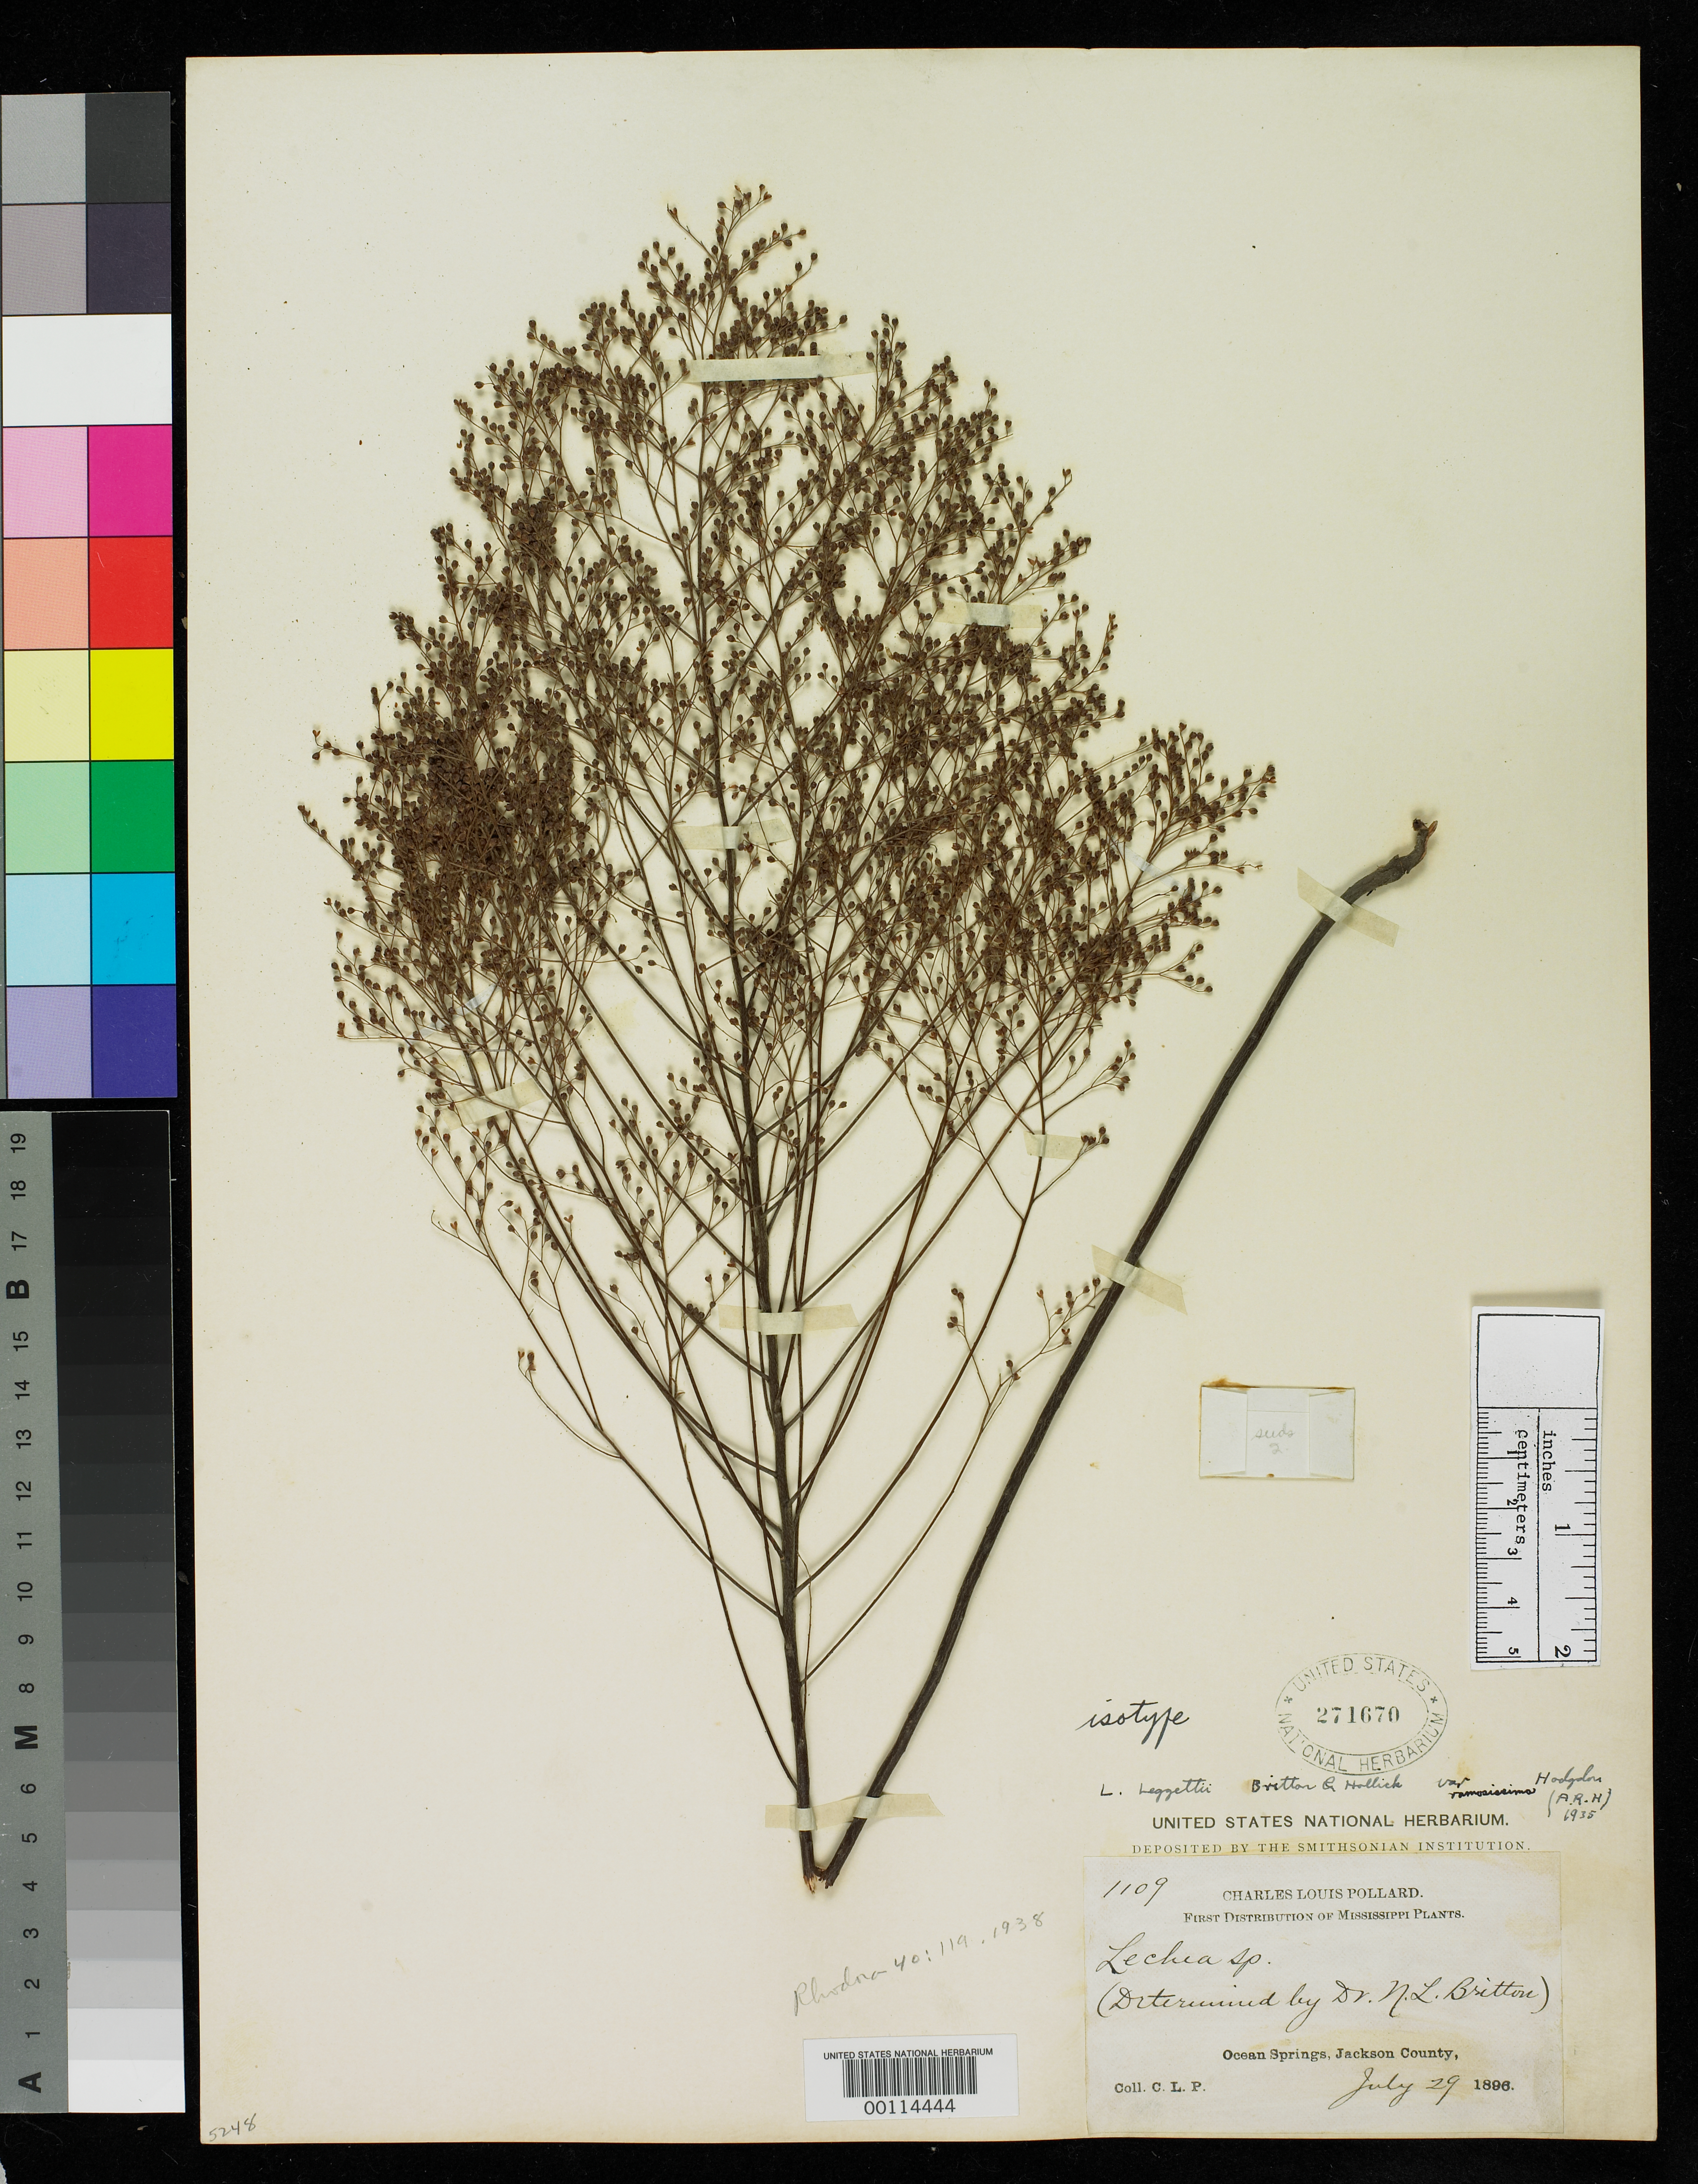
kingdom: Plantae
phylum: Tracheophyta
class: Magnoliopsida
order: Malvales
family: Cistaceae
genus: Lechea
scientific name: Lechea leggettii var. ramosissima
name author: Hodgdon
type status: Isotype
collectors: C. L. Pollard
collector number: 1109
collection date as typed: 29 Jul 1896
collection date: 1896-07-29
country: United States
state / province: Mississippi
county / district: Jackson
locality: Ocean Springs.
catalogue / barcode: US 271670